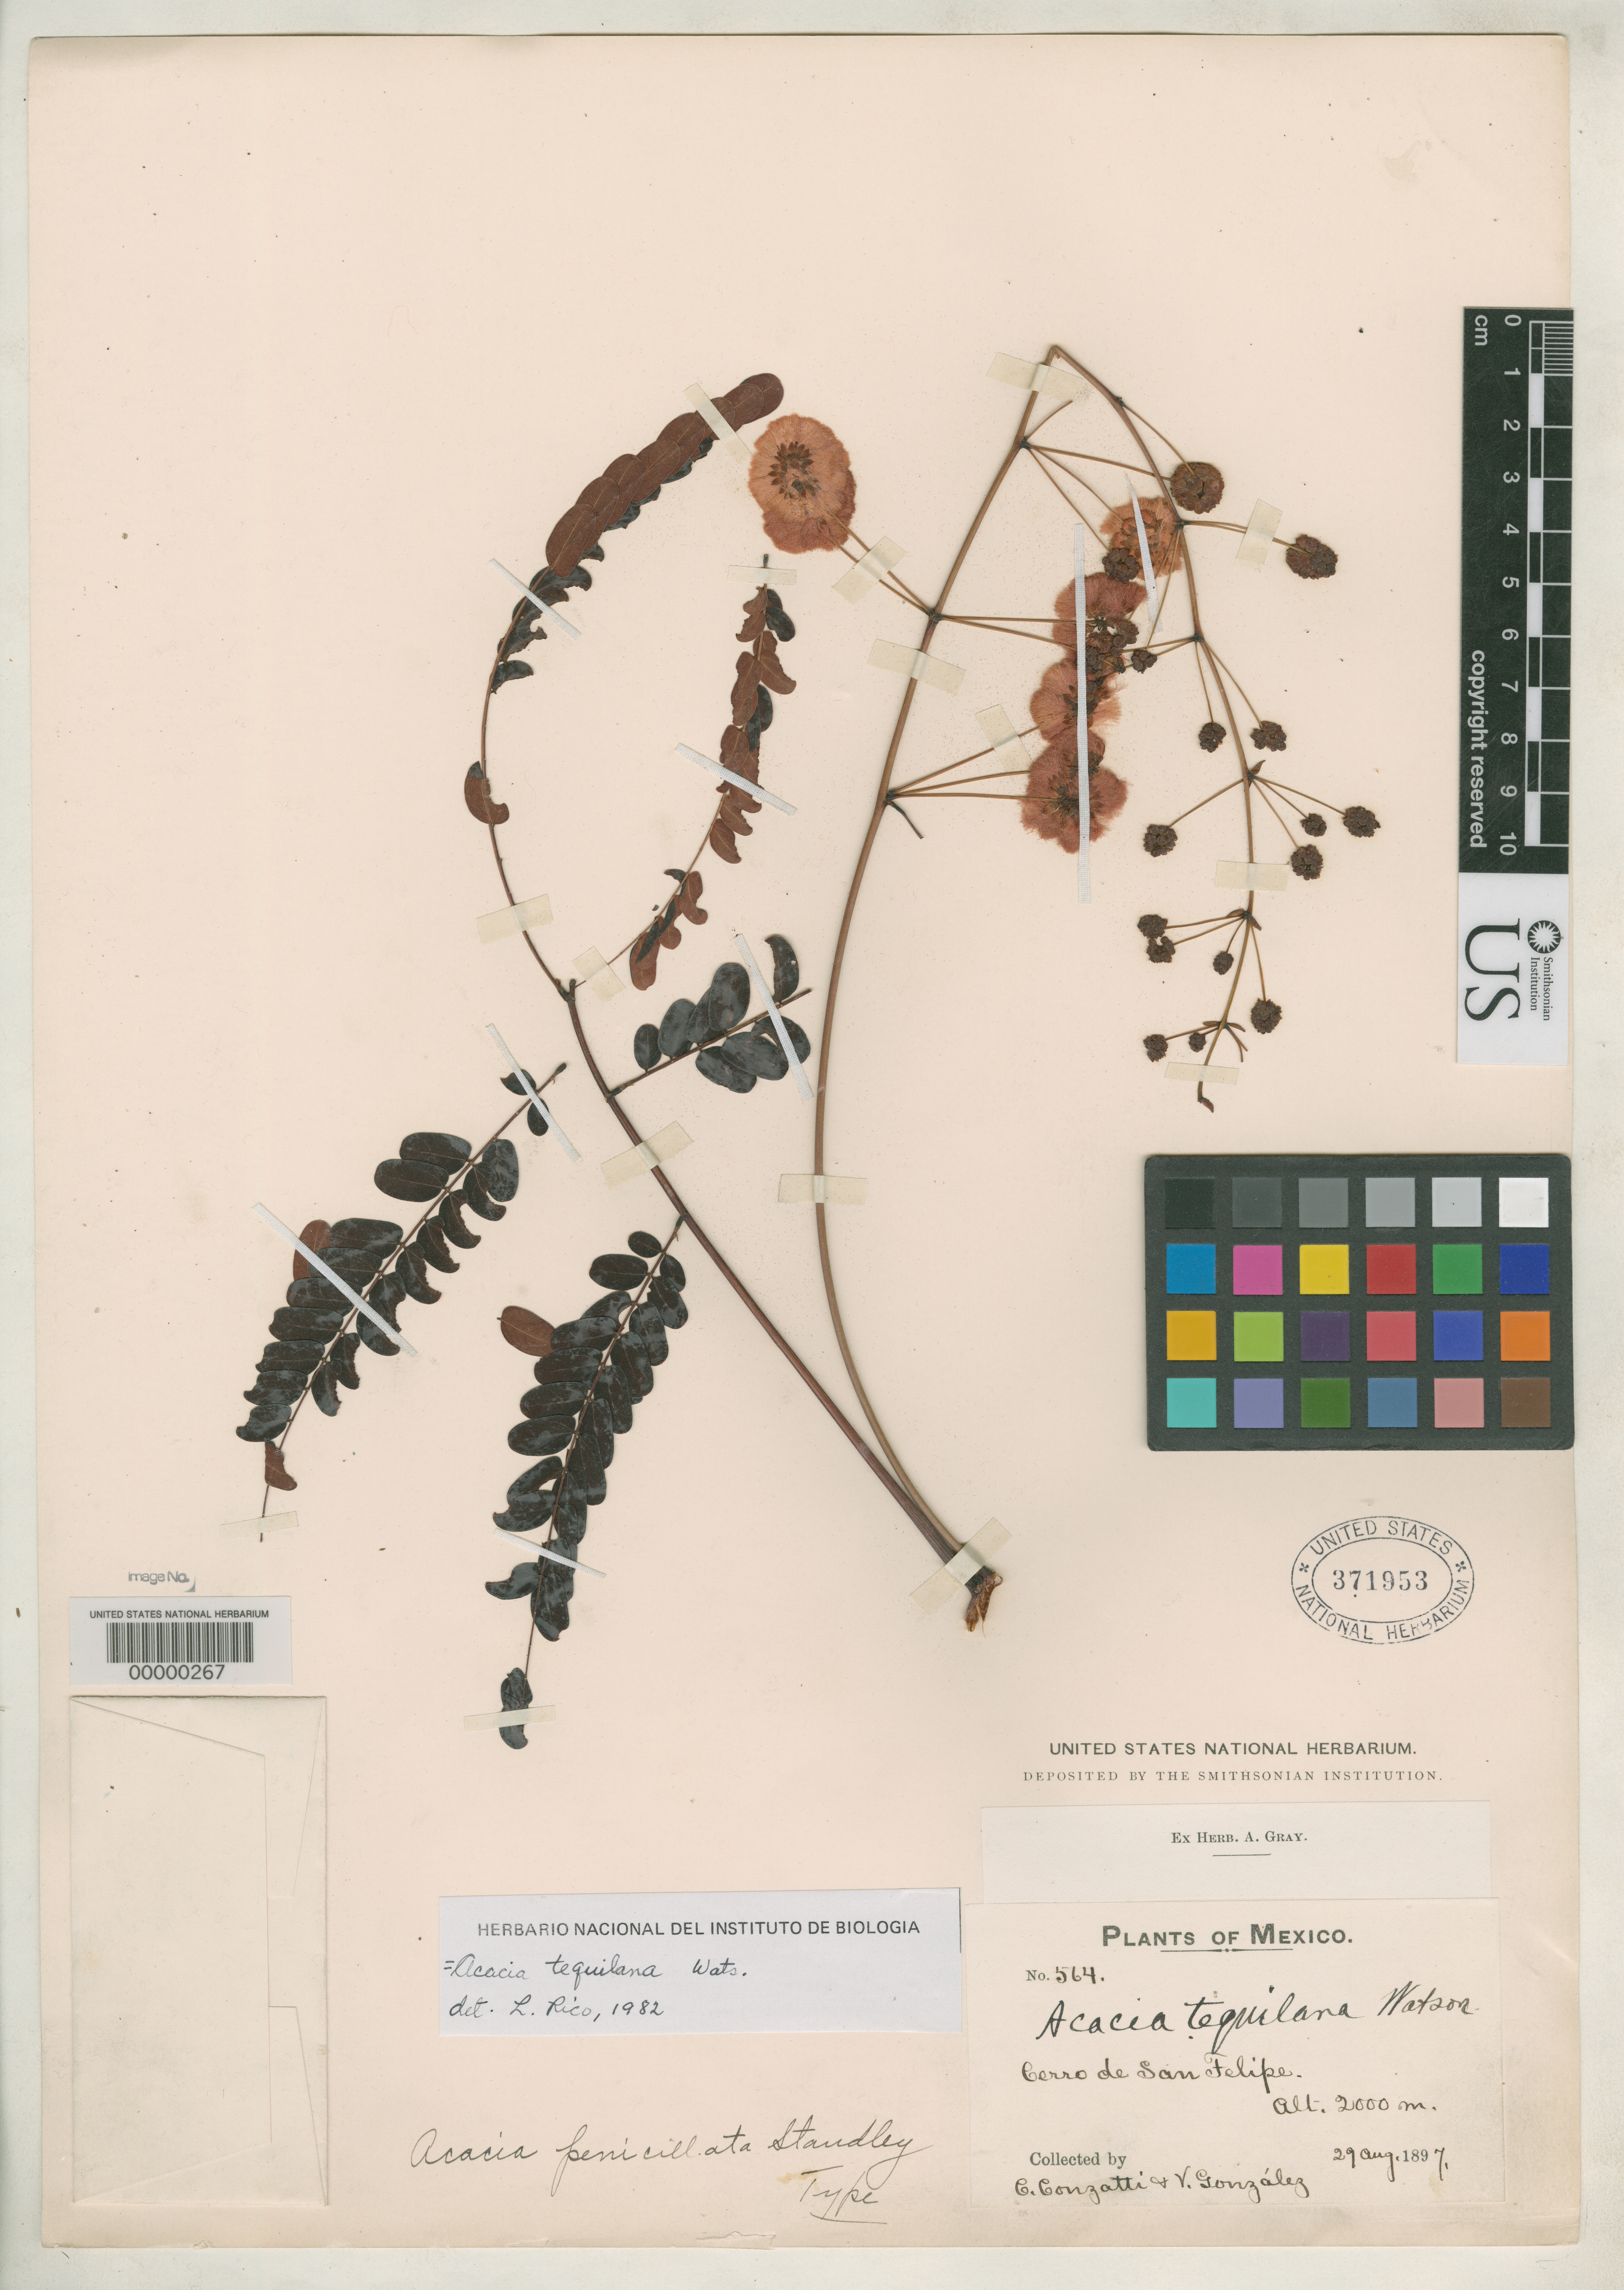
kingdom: Plantae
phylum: Tracheophyta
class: Magnoliopsida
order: Fabales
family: Fabaceae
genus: Acacia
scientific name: Acacia penicillata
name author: Standl.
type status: Holotype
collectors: C. Conzatti & V. Gonzalez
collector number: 564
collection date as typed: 29 Aug 1897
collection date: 1897-08-29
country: Mexico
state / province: Oaxaca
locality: Cerro de San Felipe.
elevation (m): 2000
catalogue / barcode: US 371953